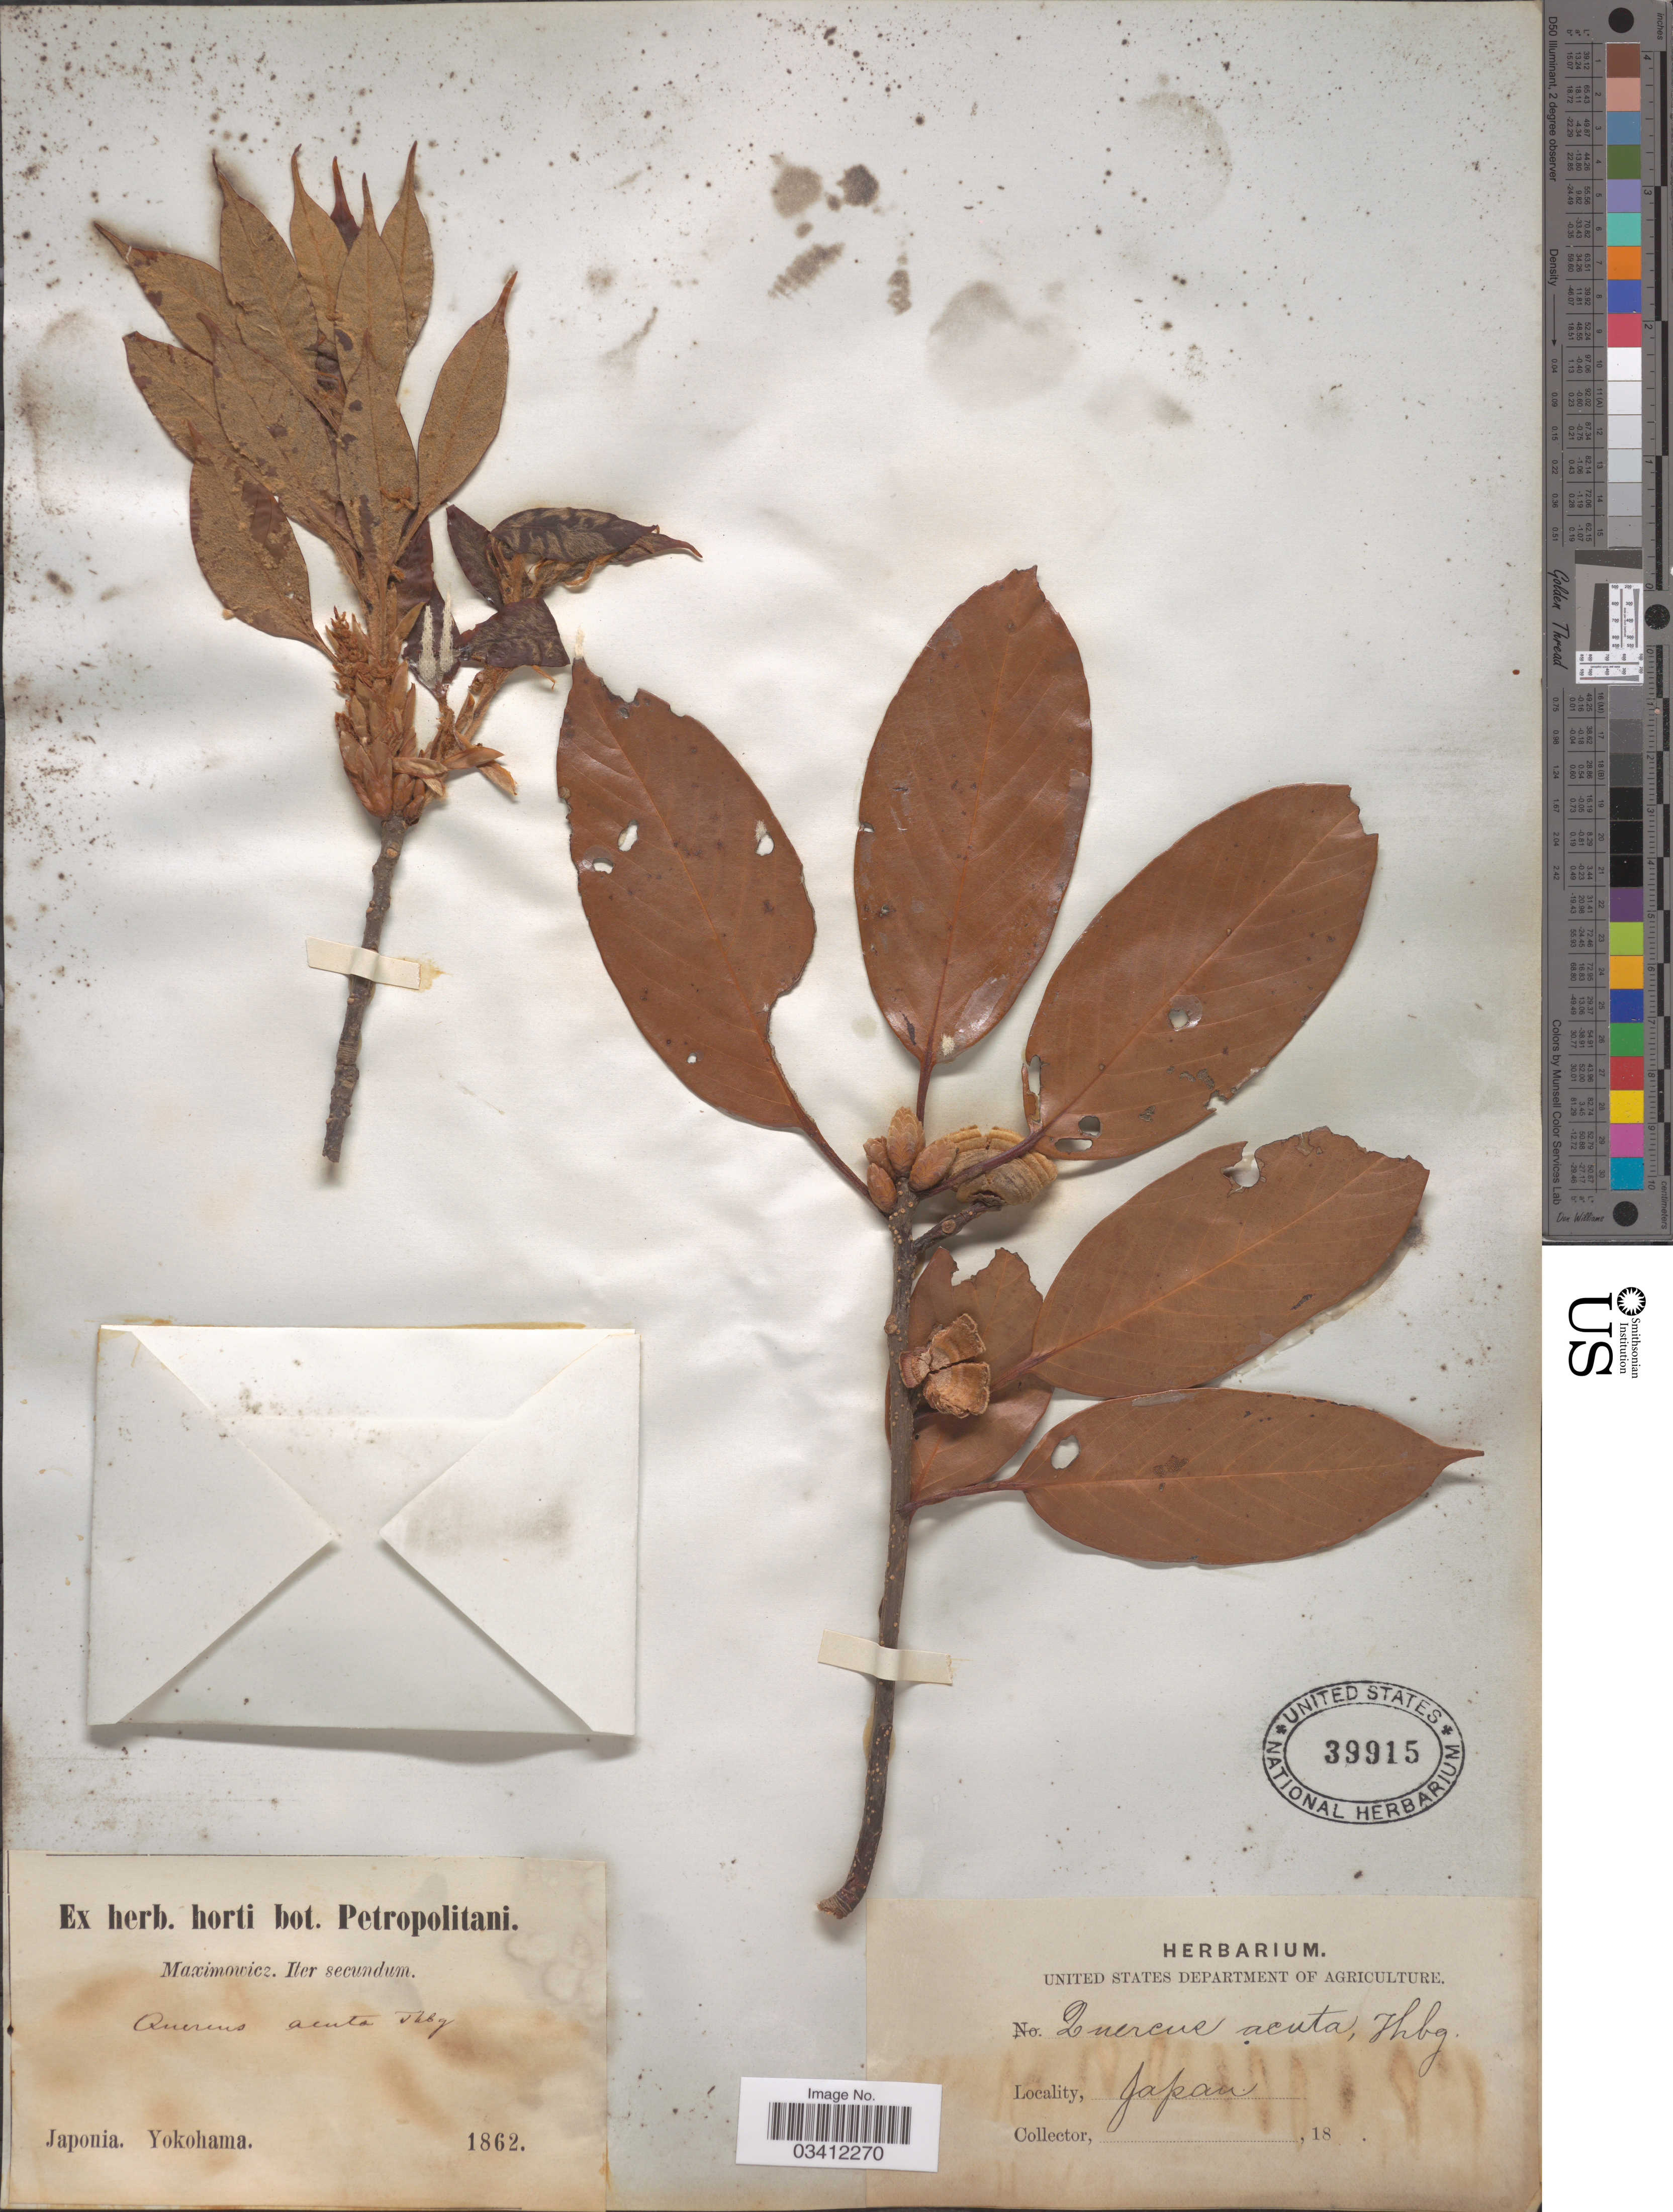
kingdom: Plantae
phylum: Tracheophyta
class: Magnoliopsida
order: Fagales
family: Fagaceae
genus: Quercus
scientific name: Quercus sessiliflora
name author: Salisb.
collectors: Maximowicz, --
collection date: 1862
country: Japan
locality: Yokohama.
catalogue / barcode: US 39915